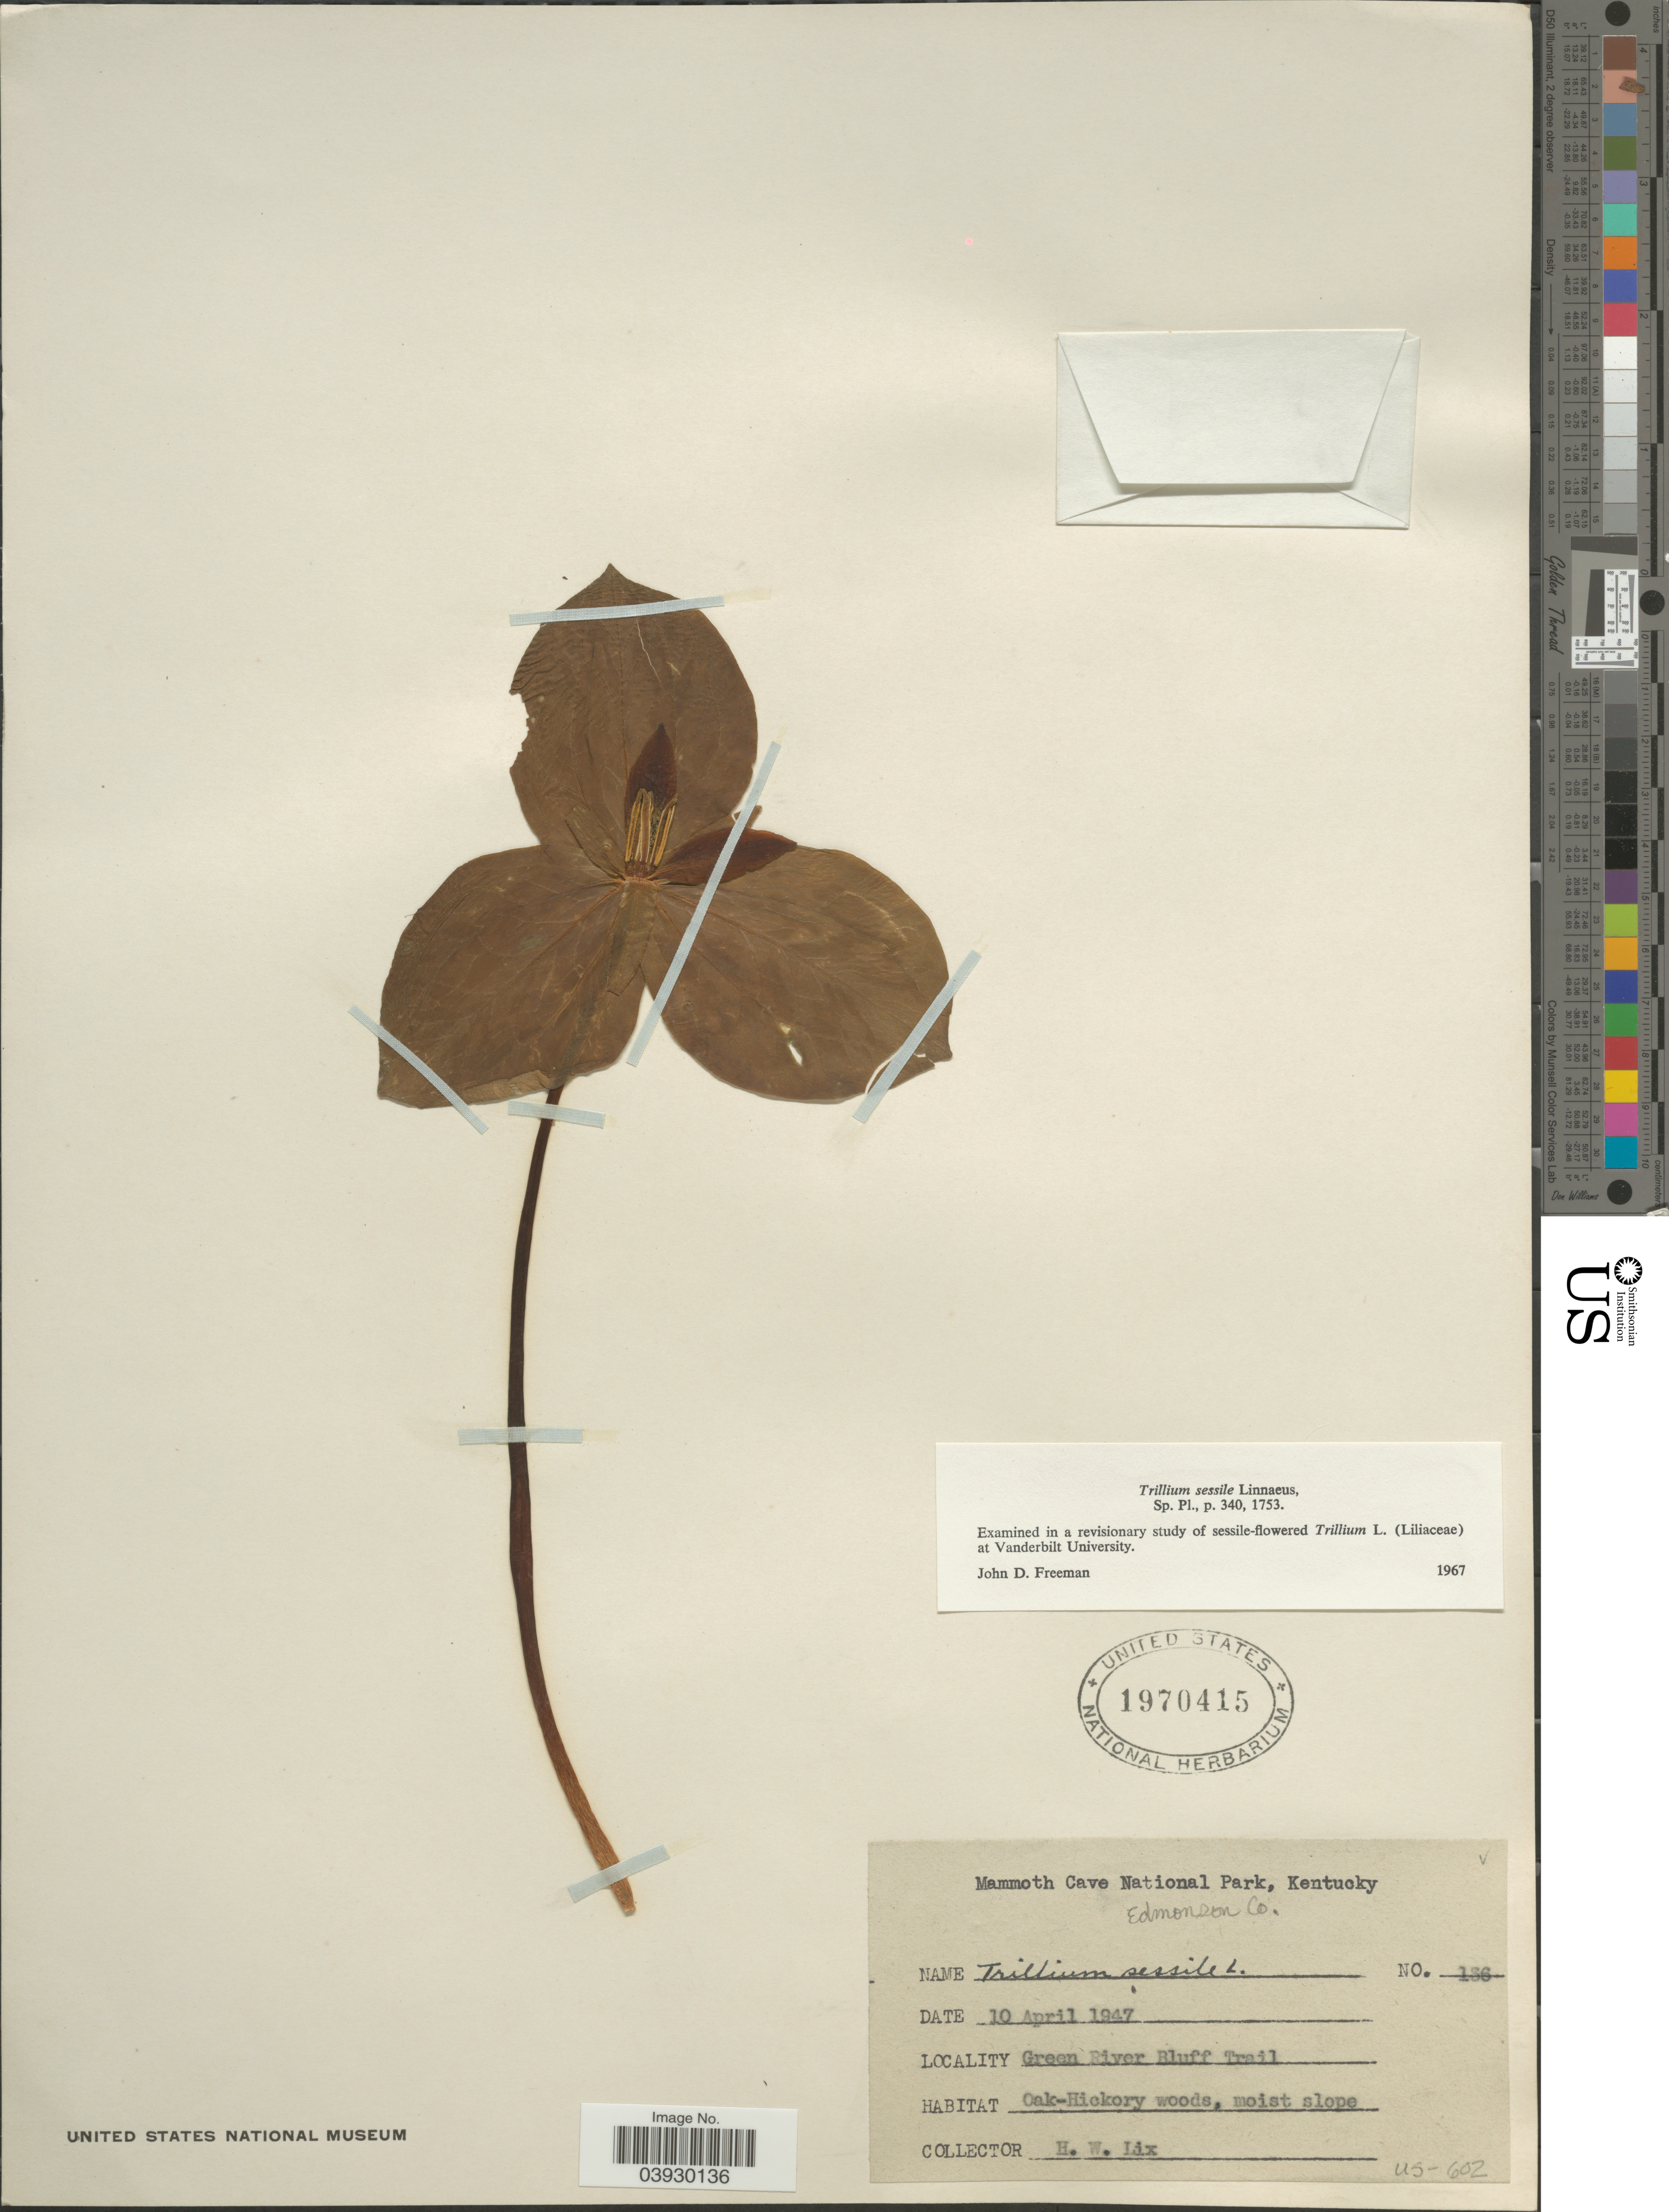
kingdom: Plantae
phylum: Tracheophyta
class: Liliopsida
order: Liliales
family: Melanthiaceae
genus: Trillium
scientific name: Trillium sessile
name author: L.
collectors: H. W. Lix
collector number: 136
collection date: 1947-04-10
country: United States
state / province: Kentucky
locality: Mammoth Cave National Park. Edmonson Co. Green River Bluff Trail.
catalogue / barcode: US 1970415